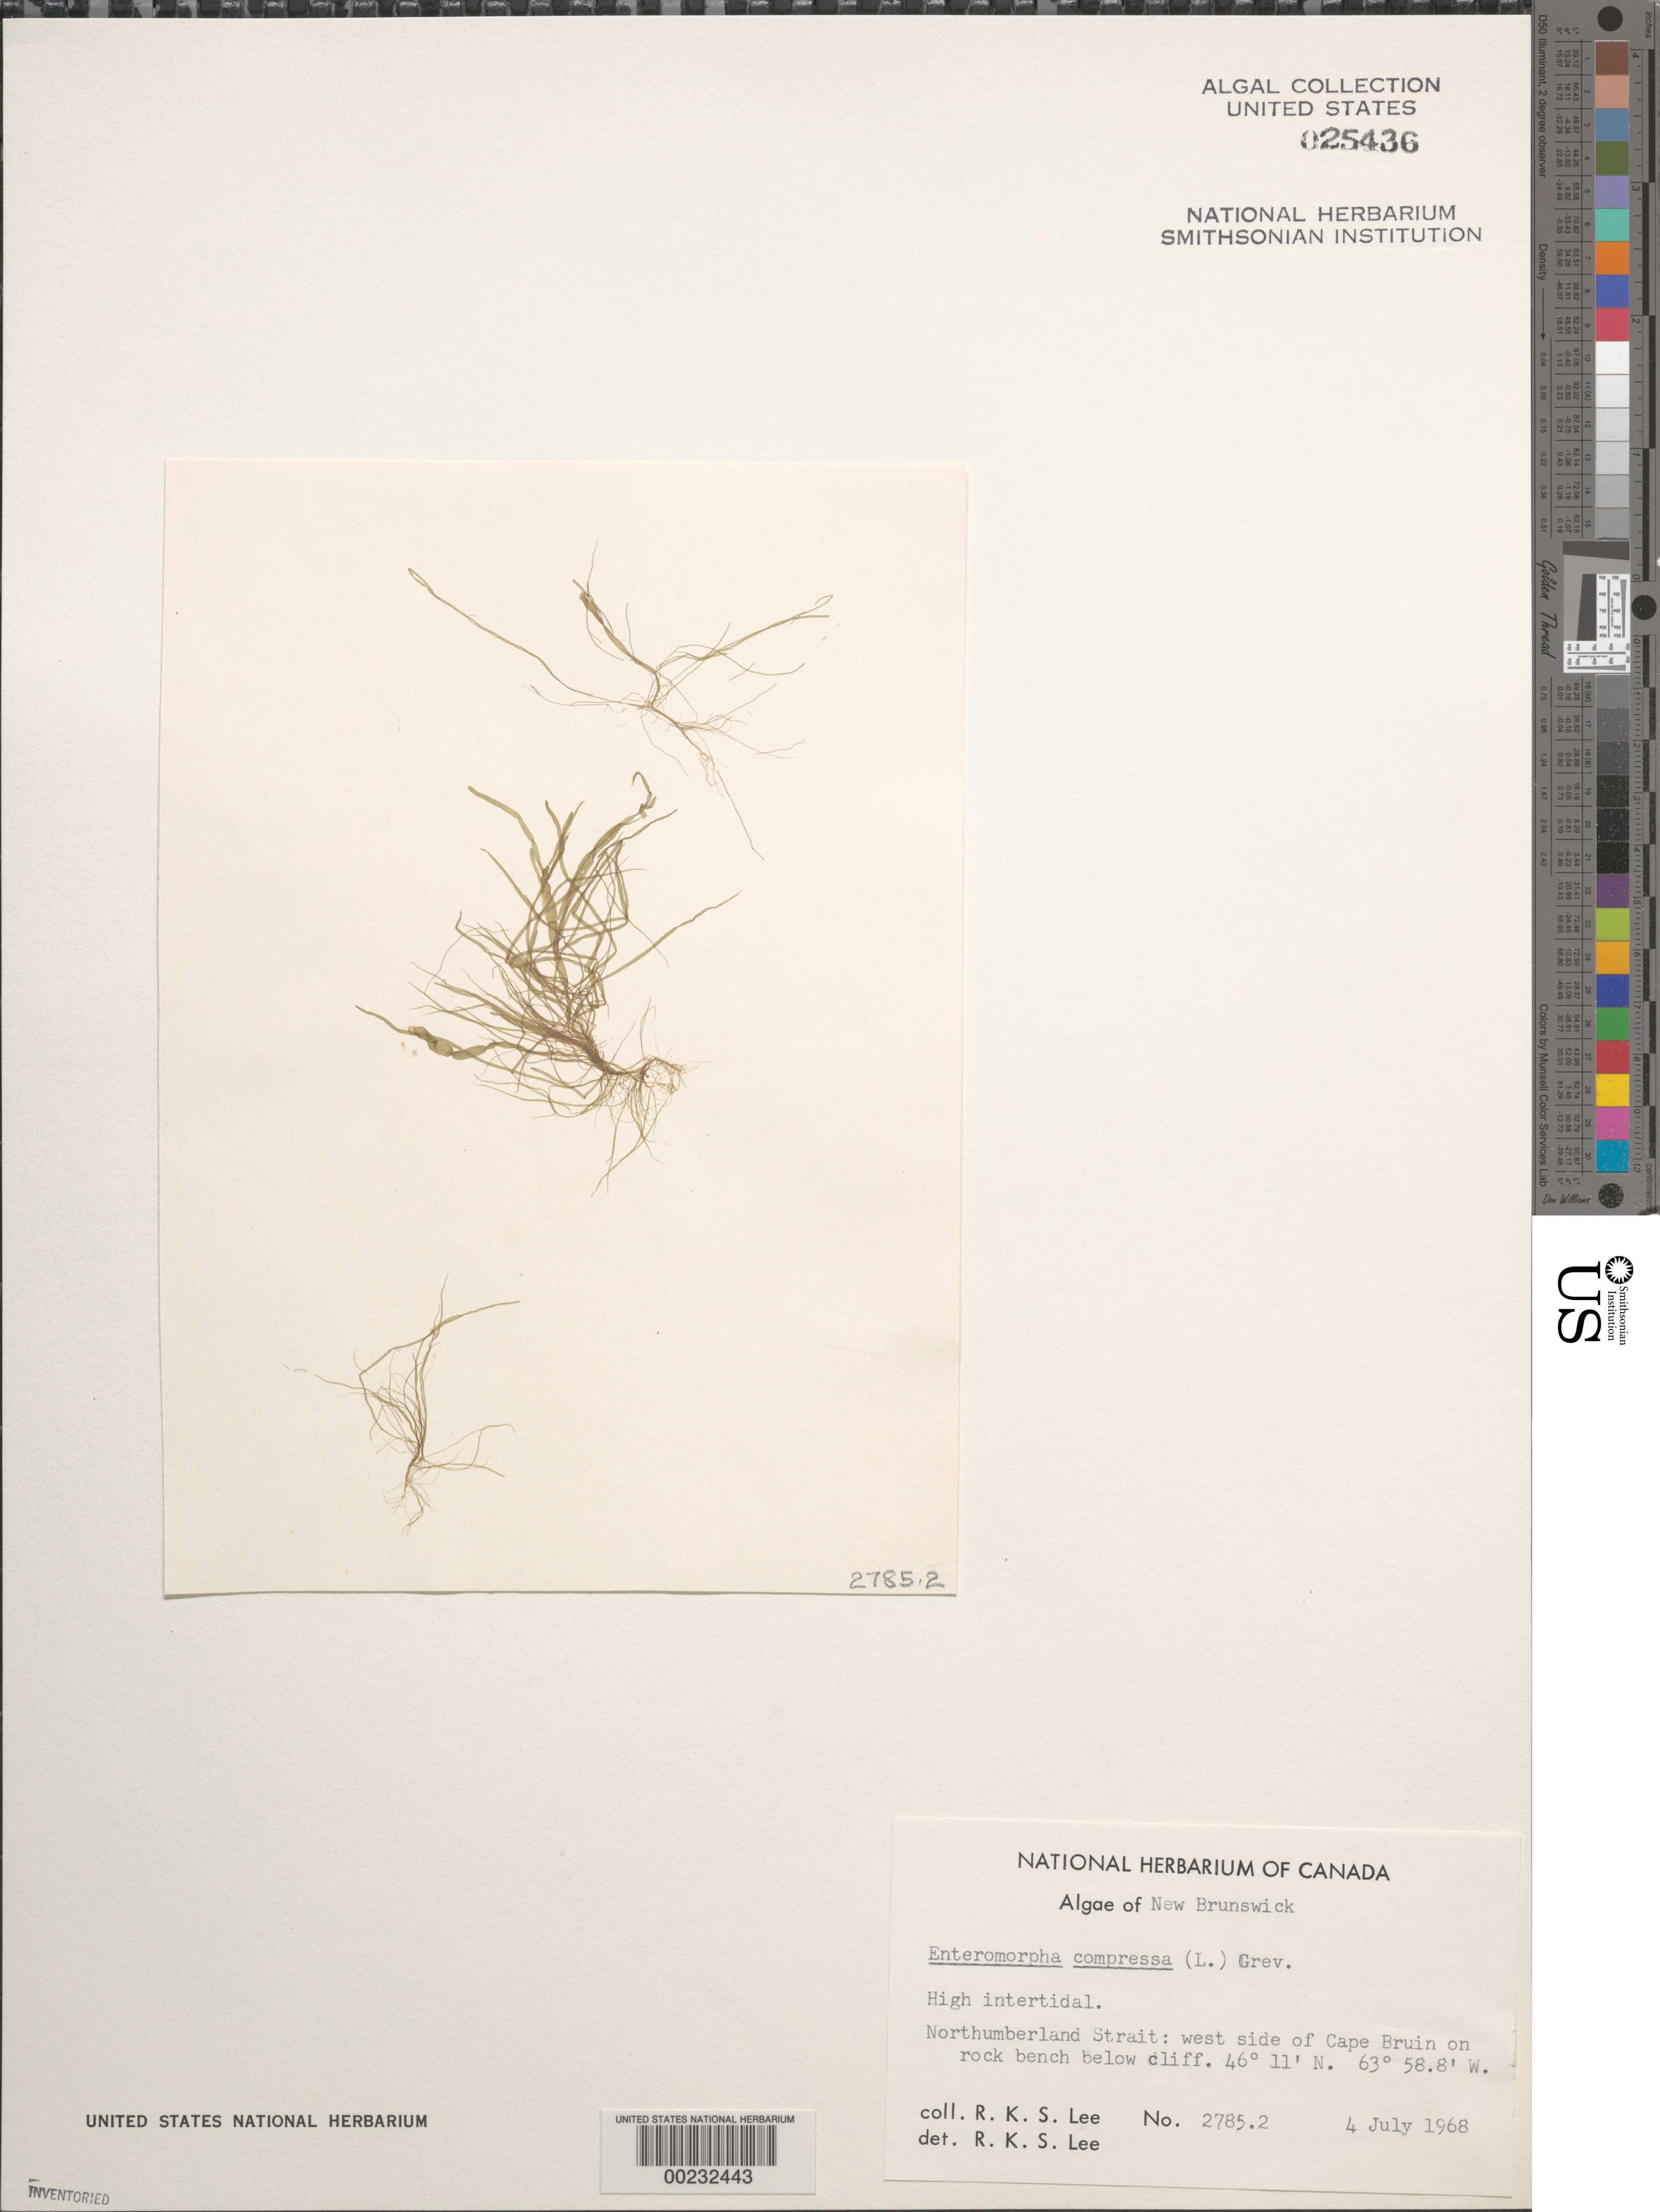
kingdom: Plantae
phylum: Chlorophyta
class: Ulvophyceae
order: Ulvales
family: Ulvaceae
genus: Ulva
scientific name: Ulva compressa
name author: L.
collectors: R. Lee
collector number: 2785.2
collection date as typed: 04 Jul 1968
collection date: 1968-07-04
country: Canada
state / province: New Brunswick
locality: Cape bruin, northumberland strait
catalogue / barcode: US 25436